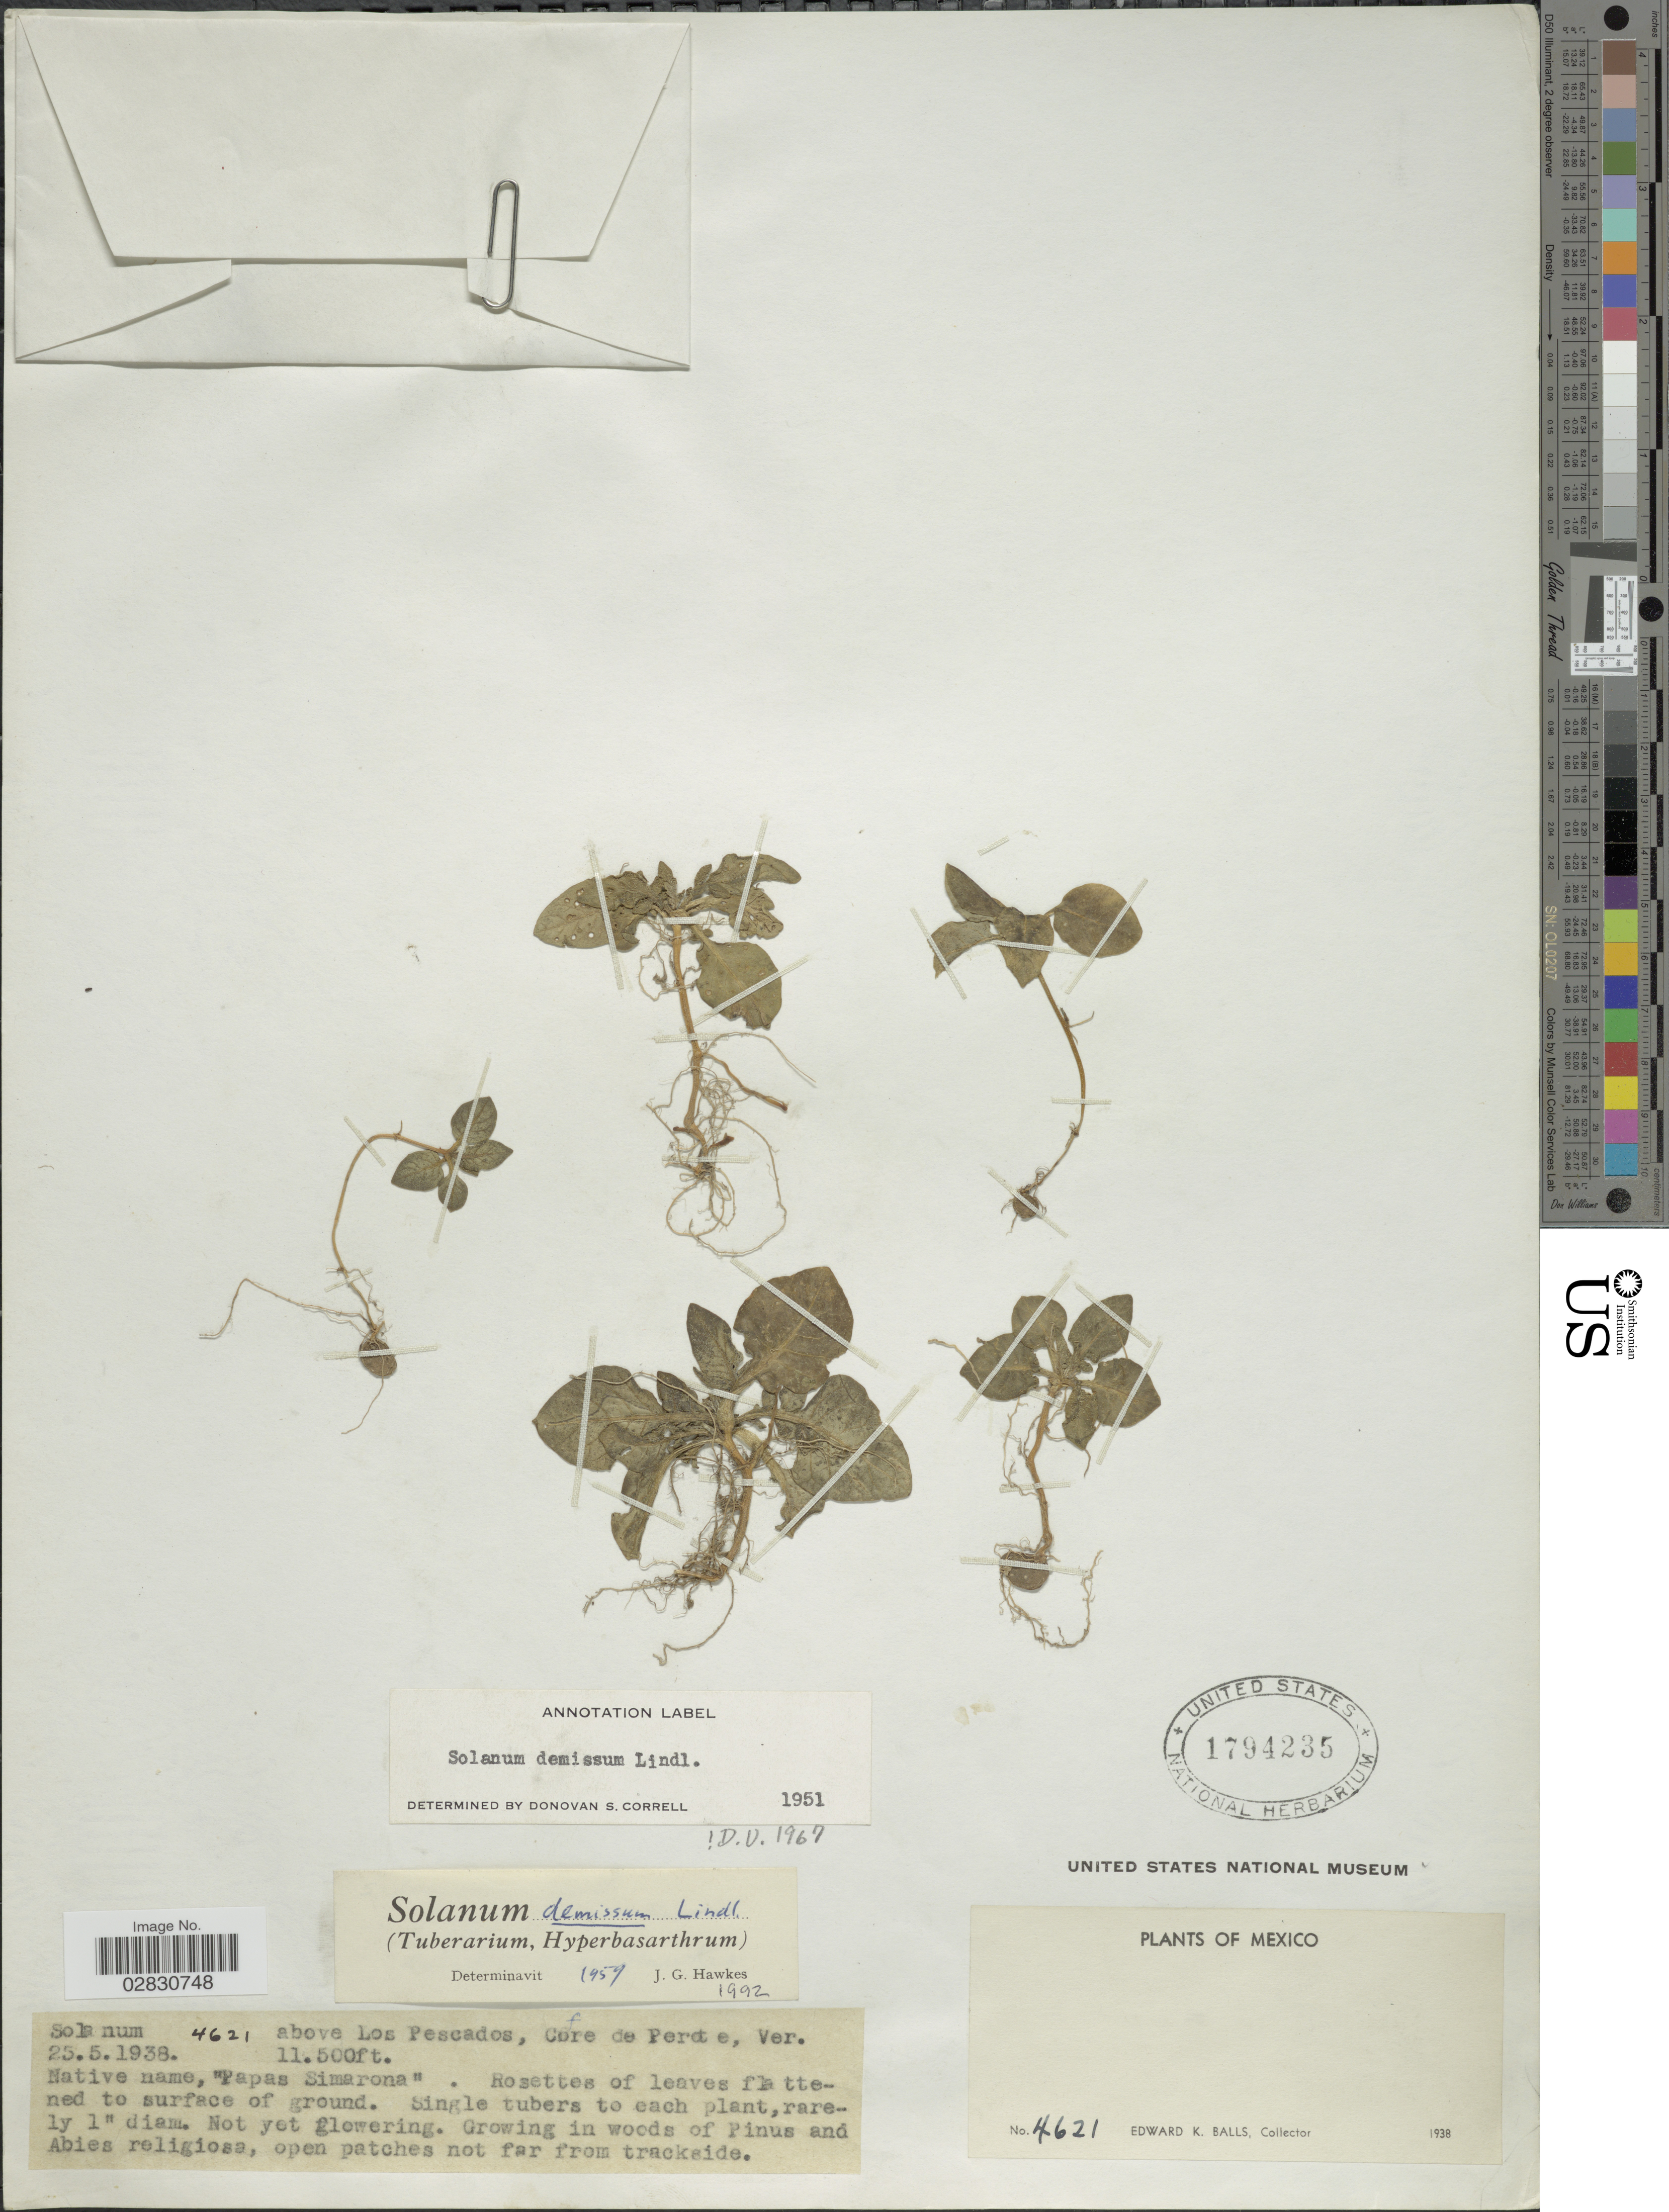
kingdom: Plantae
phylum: Tracheophyta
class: Magnoliopsida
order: Solanales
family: Solanaceae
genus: Solanum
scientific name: Solanum demissum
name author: Lindl.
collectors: E. K. Balls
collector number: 4621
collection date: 1938-05-25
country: Mexico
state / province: Veracruz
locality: Above Los Pescados, Core de Perote, Ver.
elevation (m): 3505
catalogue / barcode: US 1794235